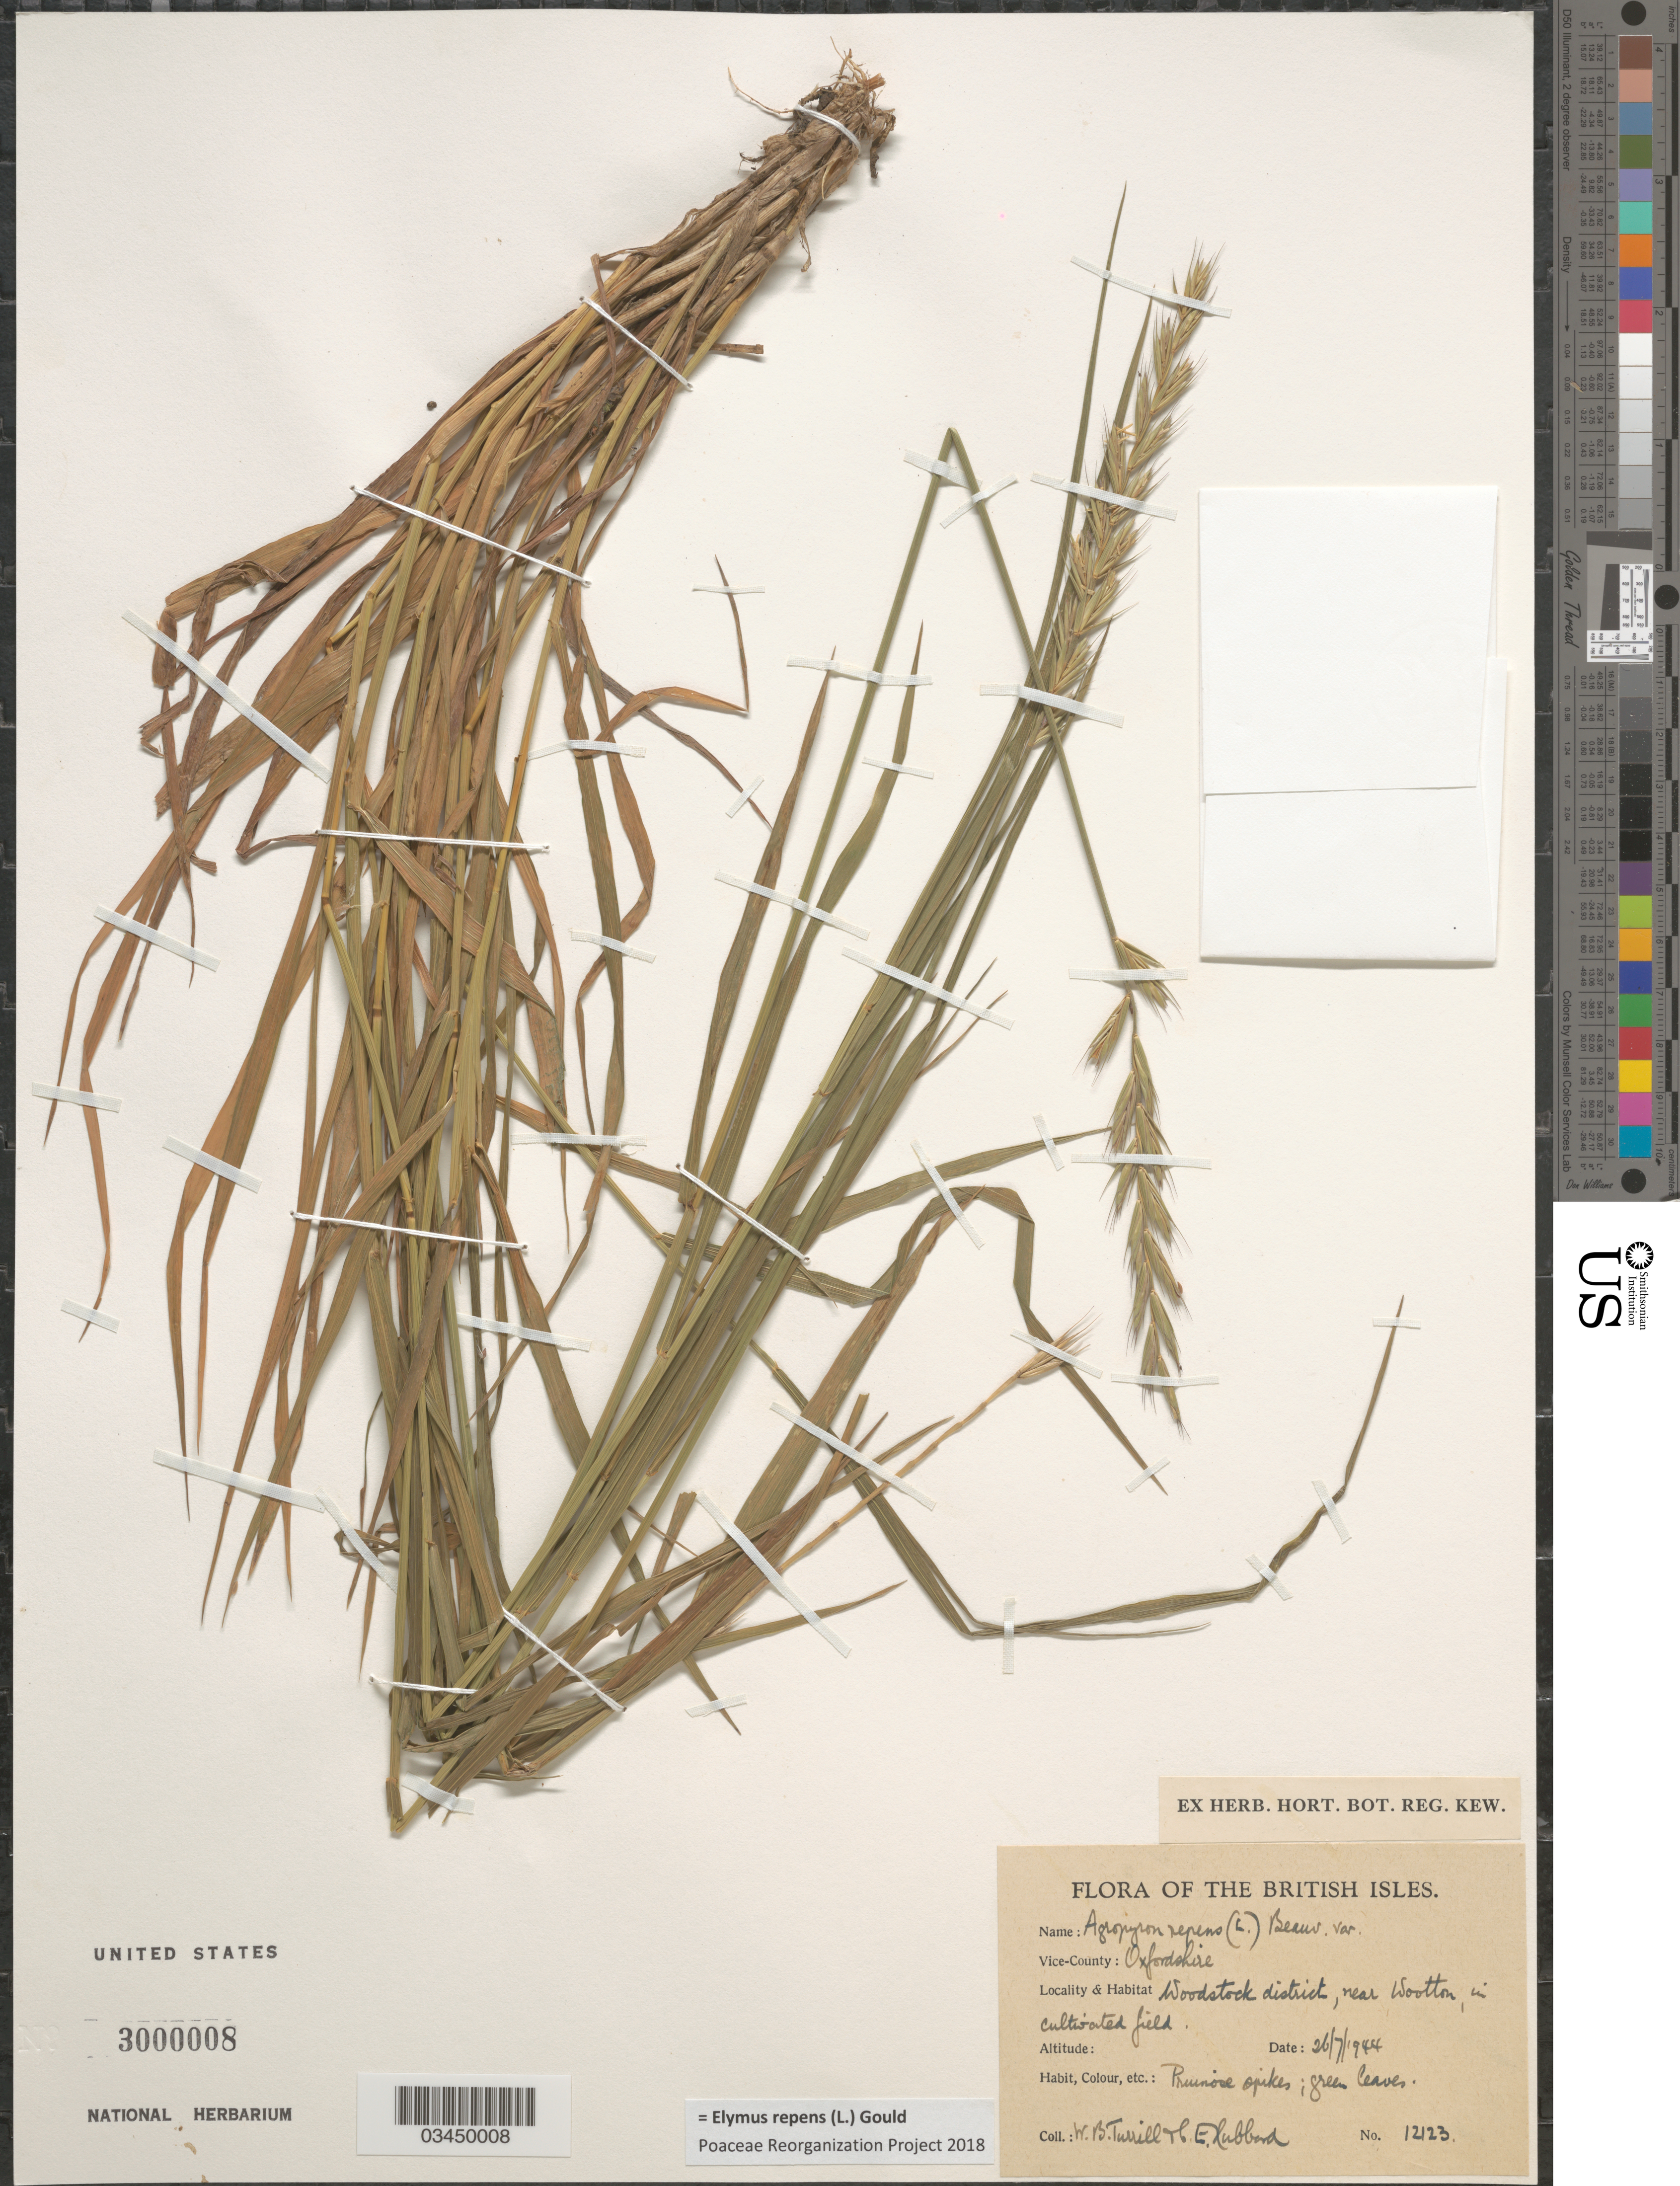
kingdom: Plantae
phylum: Tracheophyta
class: Liliopsida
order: Poales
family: Poaceae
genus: Elymus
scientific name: Elymus repens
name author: (L.) Gould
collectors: W. B. Turrill & C. E. Hubbard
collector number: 12123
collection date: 1944-07-26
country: United Kingdom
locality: The British Isles. Vice-County: Oxfordshire. Woodstock district, near Wootton, in cultivated field.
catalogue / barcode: US 3000008